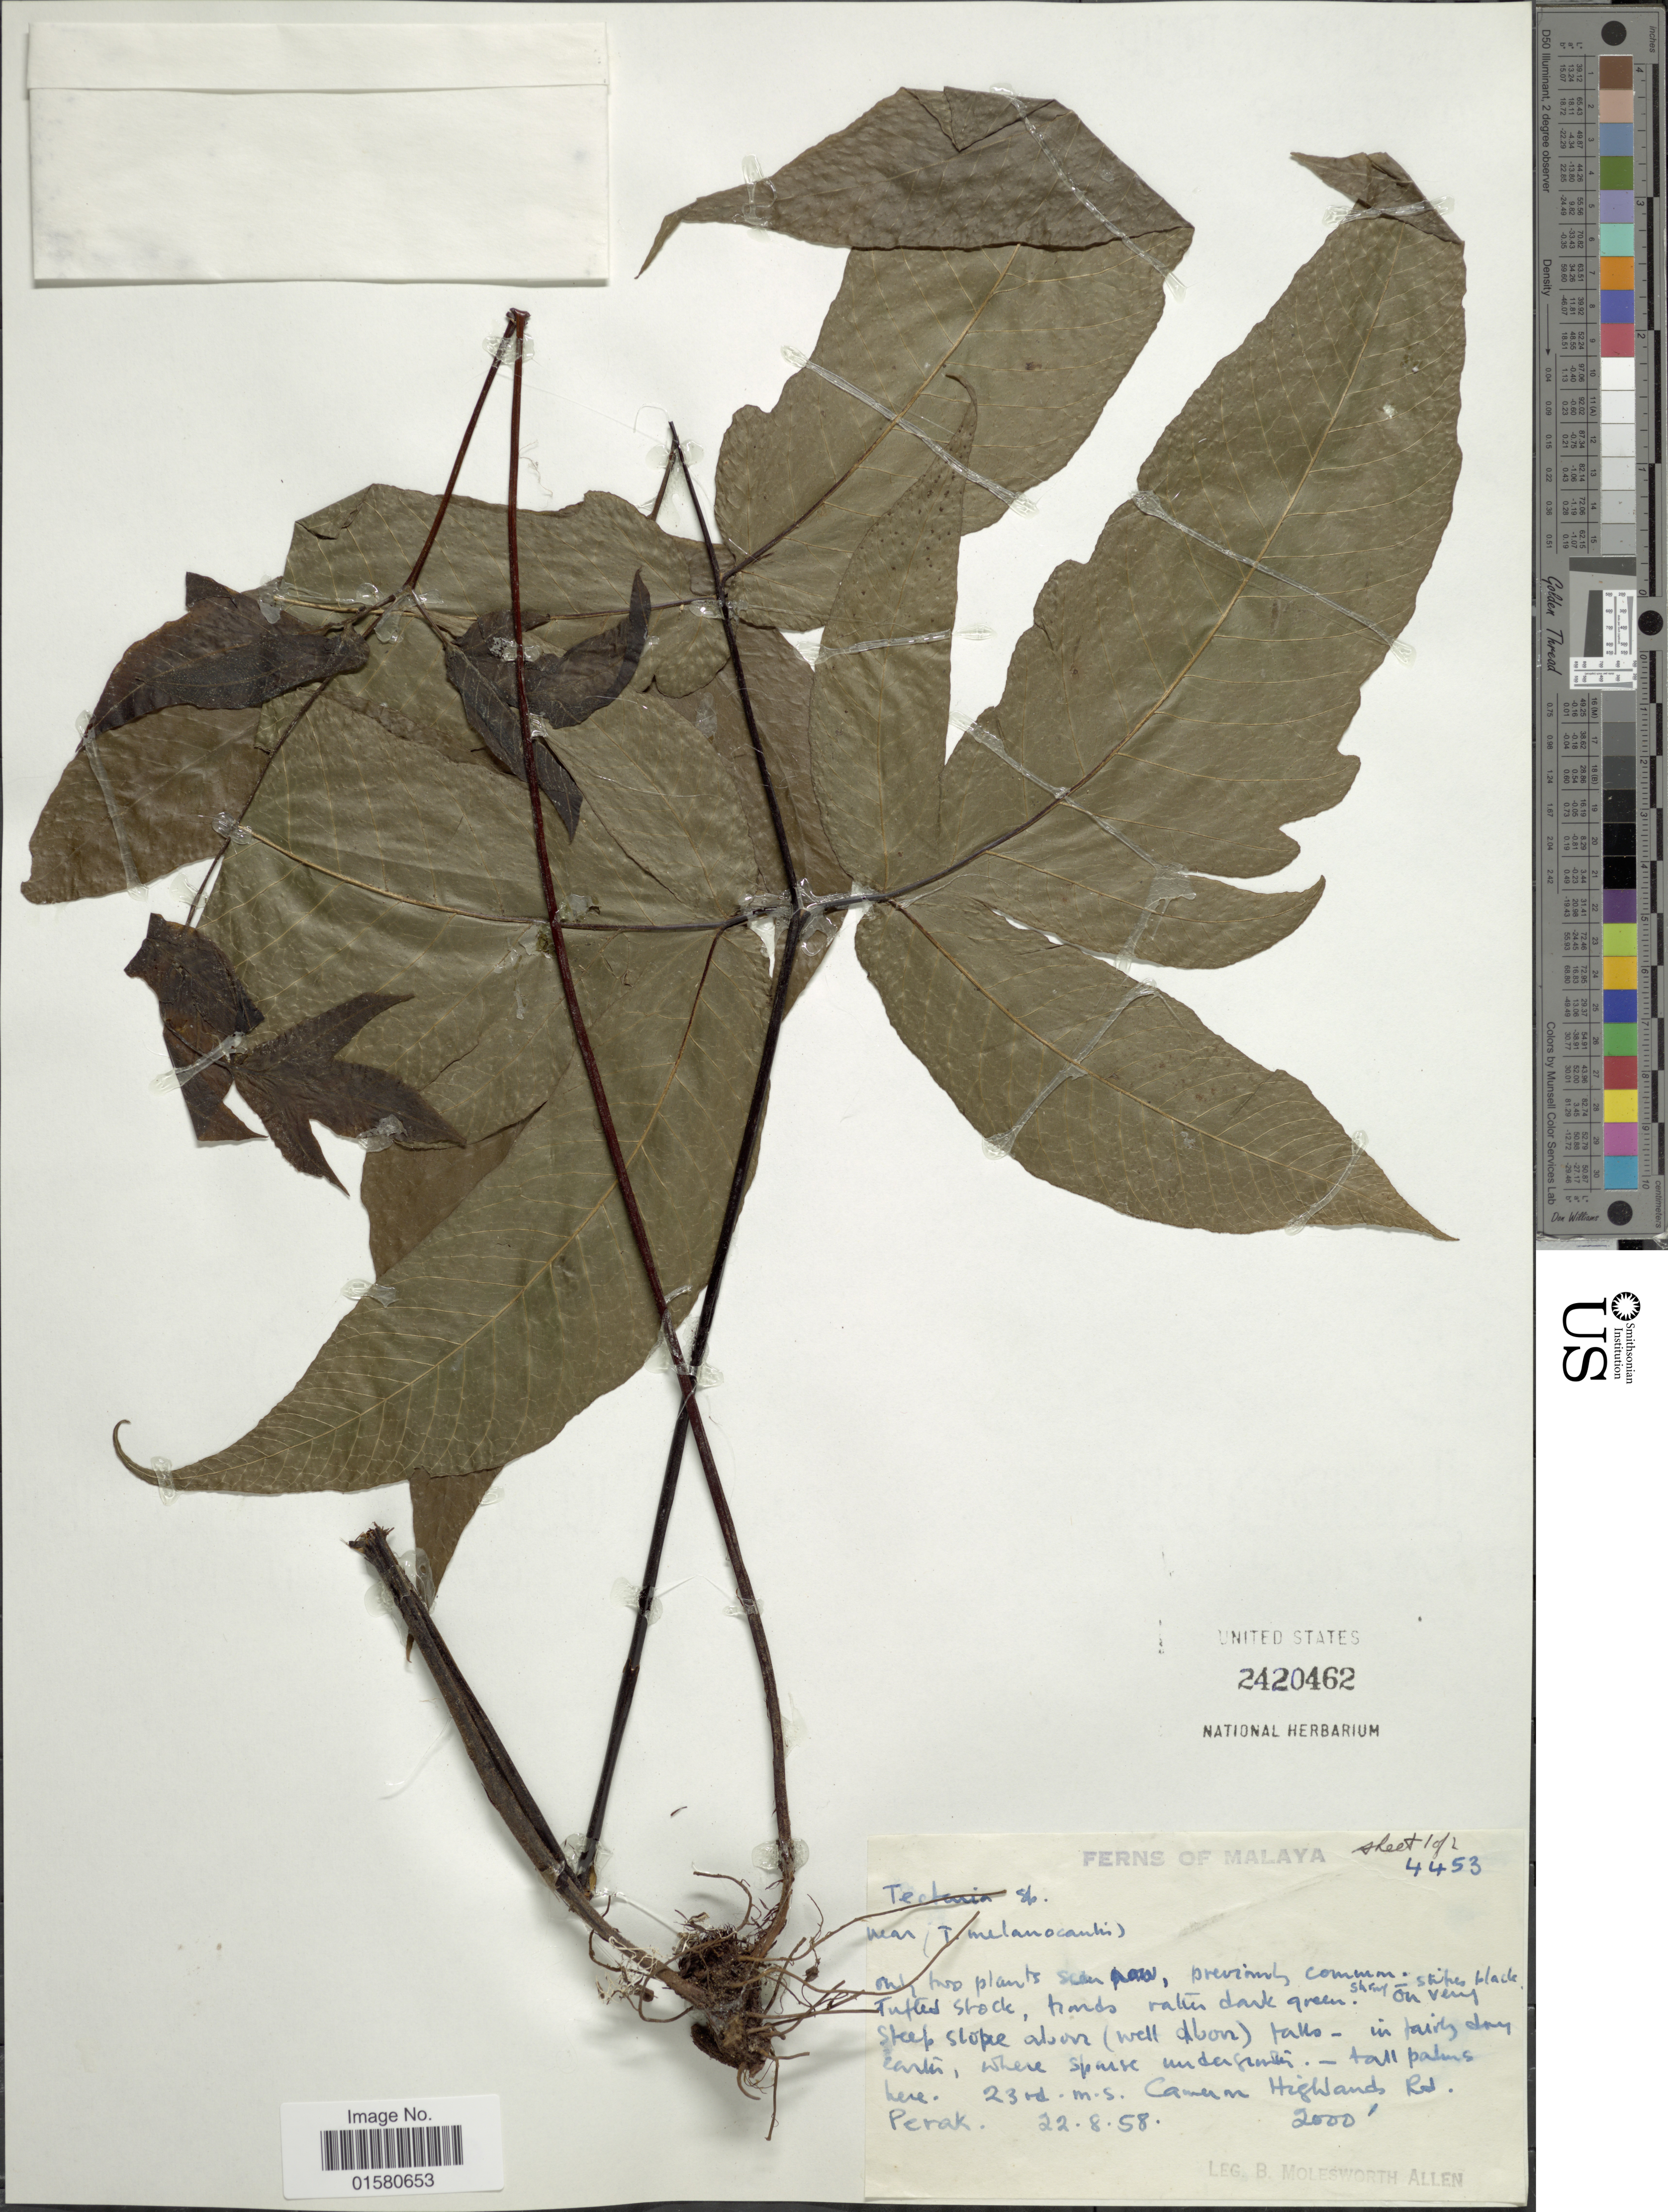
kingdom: Plantae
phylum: Tracheophyta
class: Polypodiopsida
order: Polypodiales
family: Tectariaceae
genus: Tectaria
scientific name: Tectaria sp.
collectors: B. E. G. Molesworth-Allen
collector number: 4453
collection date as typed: Transcribed d/m/y: 22/8/58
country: Malaysia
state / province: Perak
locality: Cameron Highlands, Rd.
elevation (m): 610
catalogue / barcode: US 2420462